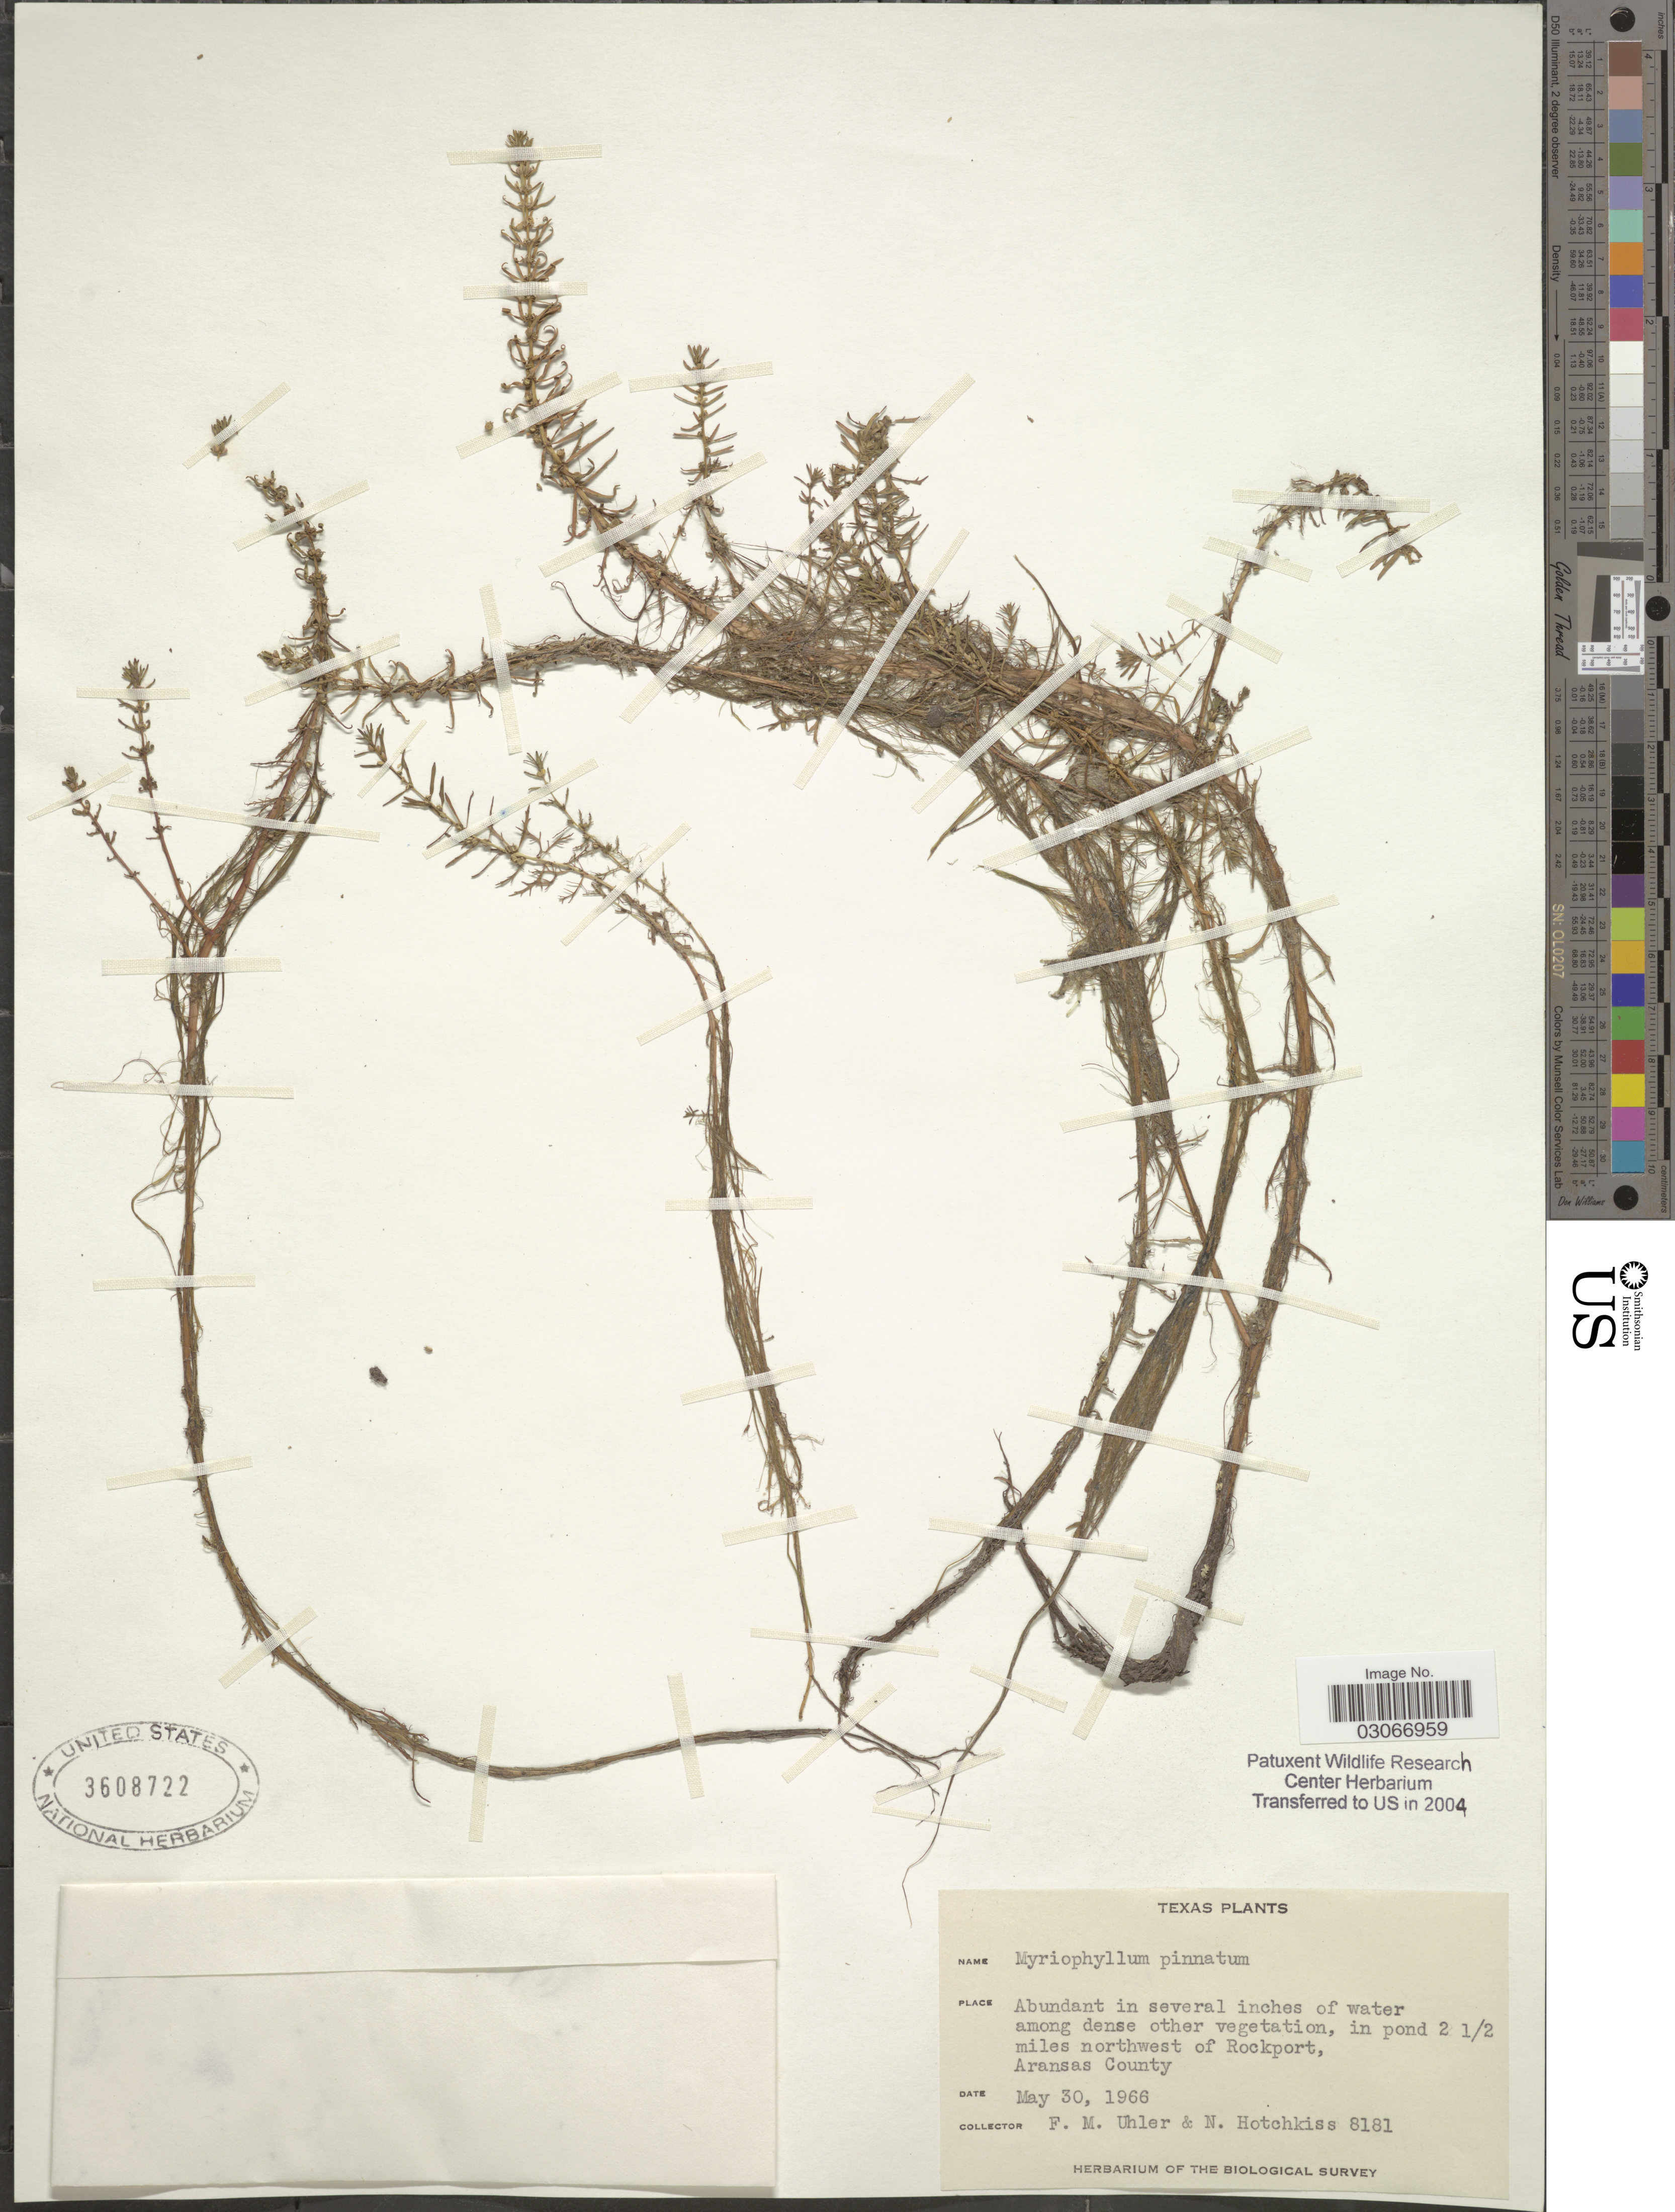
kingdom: Plantae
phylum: Tracheophyta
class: Magnoliopsida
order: Saxifragales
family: Haloragaceae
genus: Myriophyllum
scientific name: Myriophyllum pinnatum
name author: (Walter) Britton, Stearns & Poggenb.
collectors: F. M. Uhler & N. Hotchkiss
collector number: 8181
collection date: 1966-05-30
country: United States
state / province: Texas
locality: In pond 2 1/2 miles northwest of Rockport, Aransas County.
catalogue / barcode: US 3608722